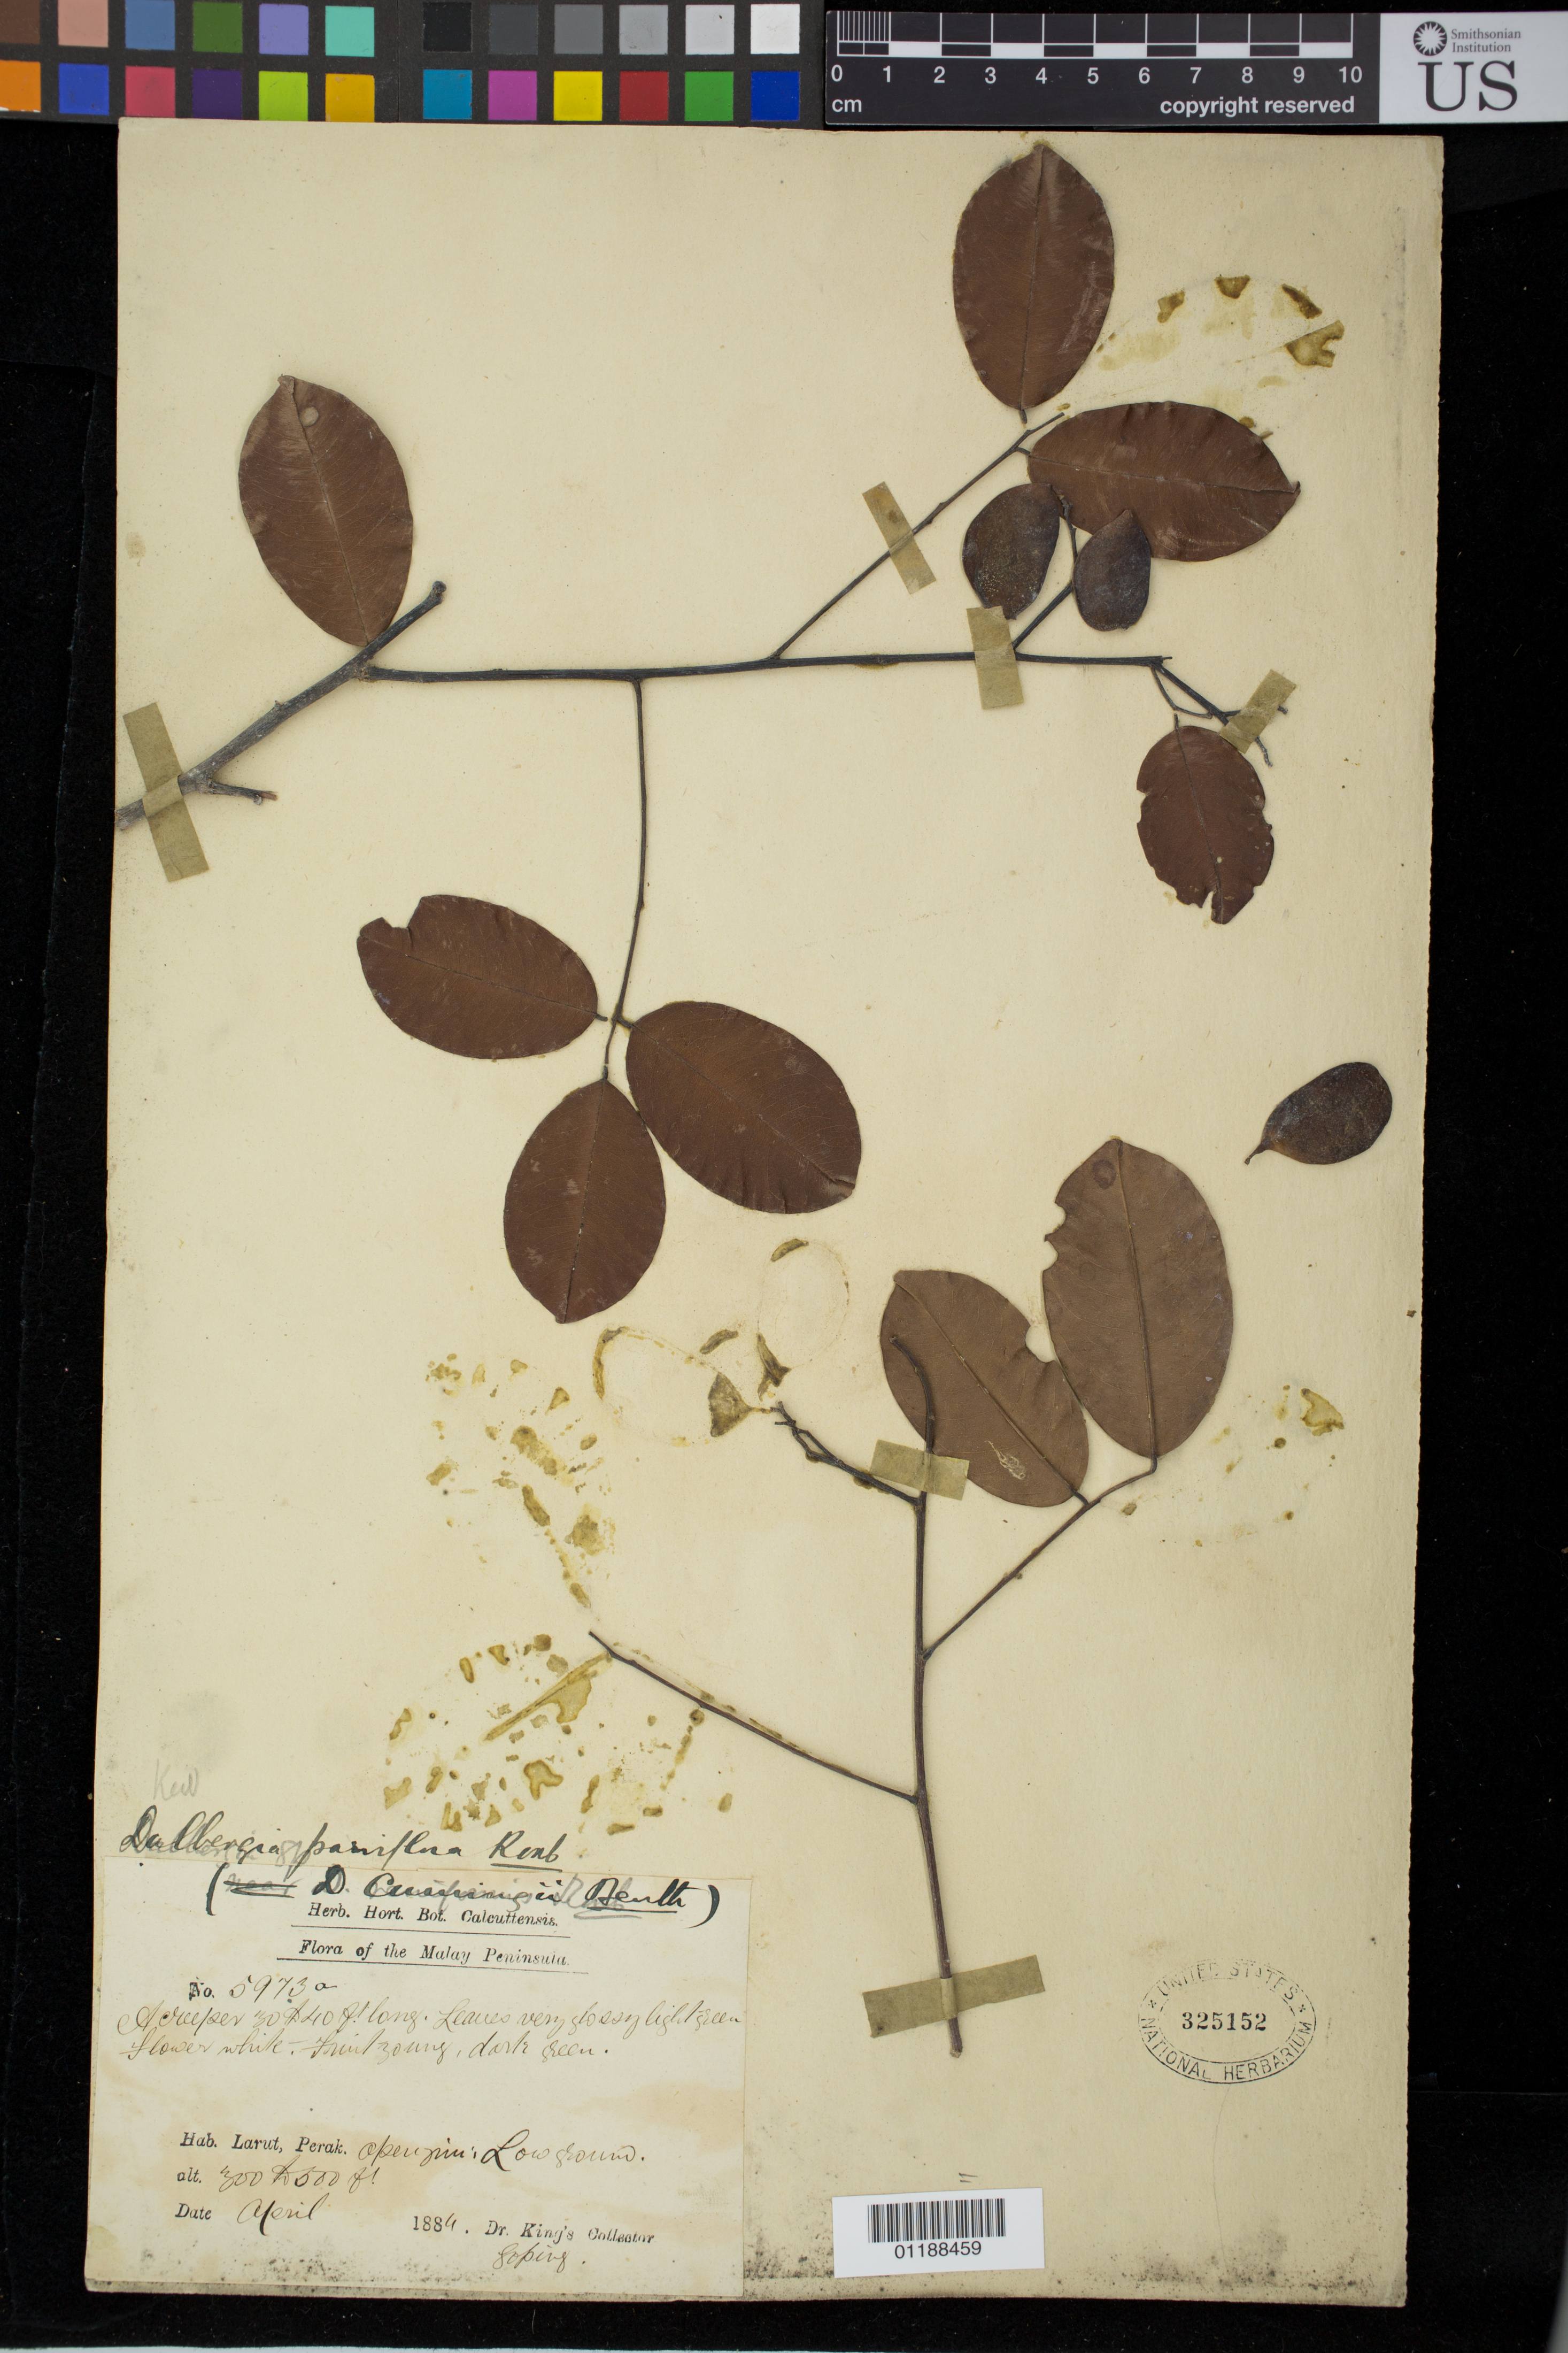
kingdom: Plantae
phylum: Tracheophyta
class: Magnoliopsida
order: Fabales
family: Fabaceae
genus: Dalbergia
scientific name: Dalbergia parviflora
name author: Roxb.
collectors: Dr. King's collector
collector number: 5973a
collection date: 1884-04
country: Malaysia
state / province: Perak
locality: Operigiu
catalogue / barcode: US 325152